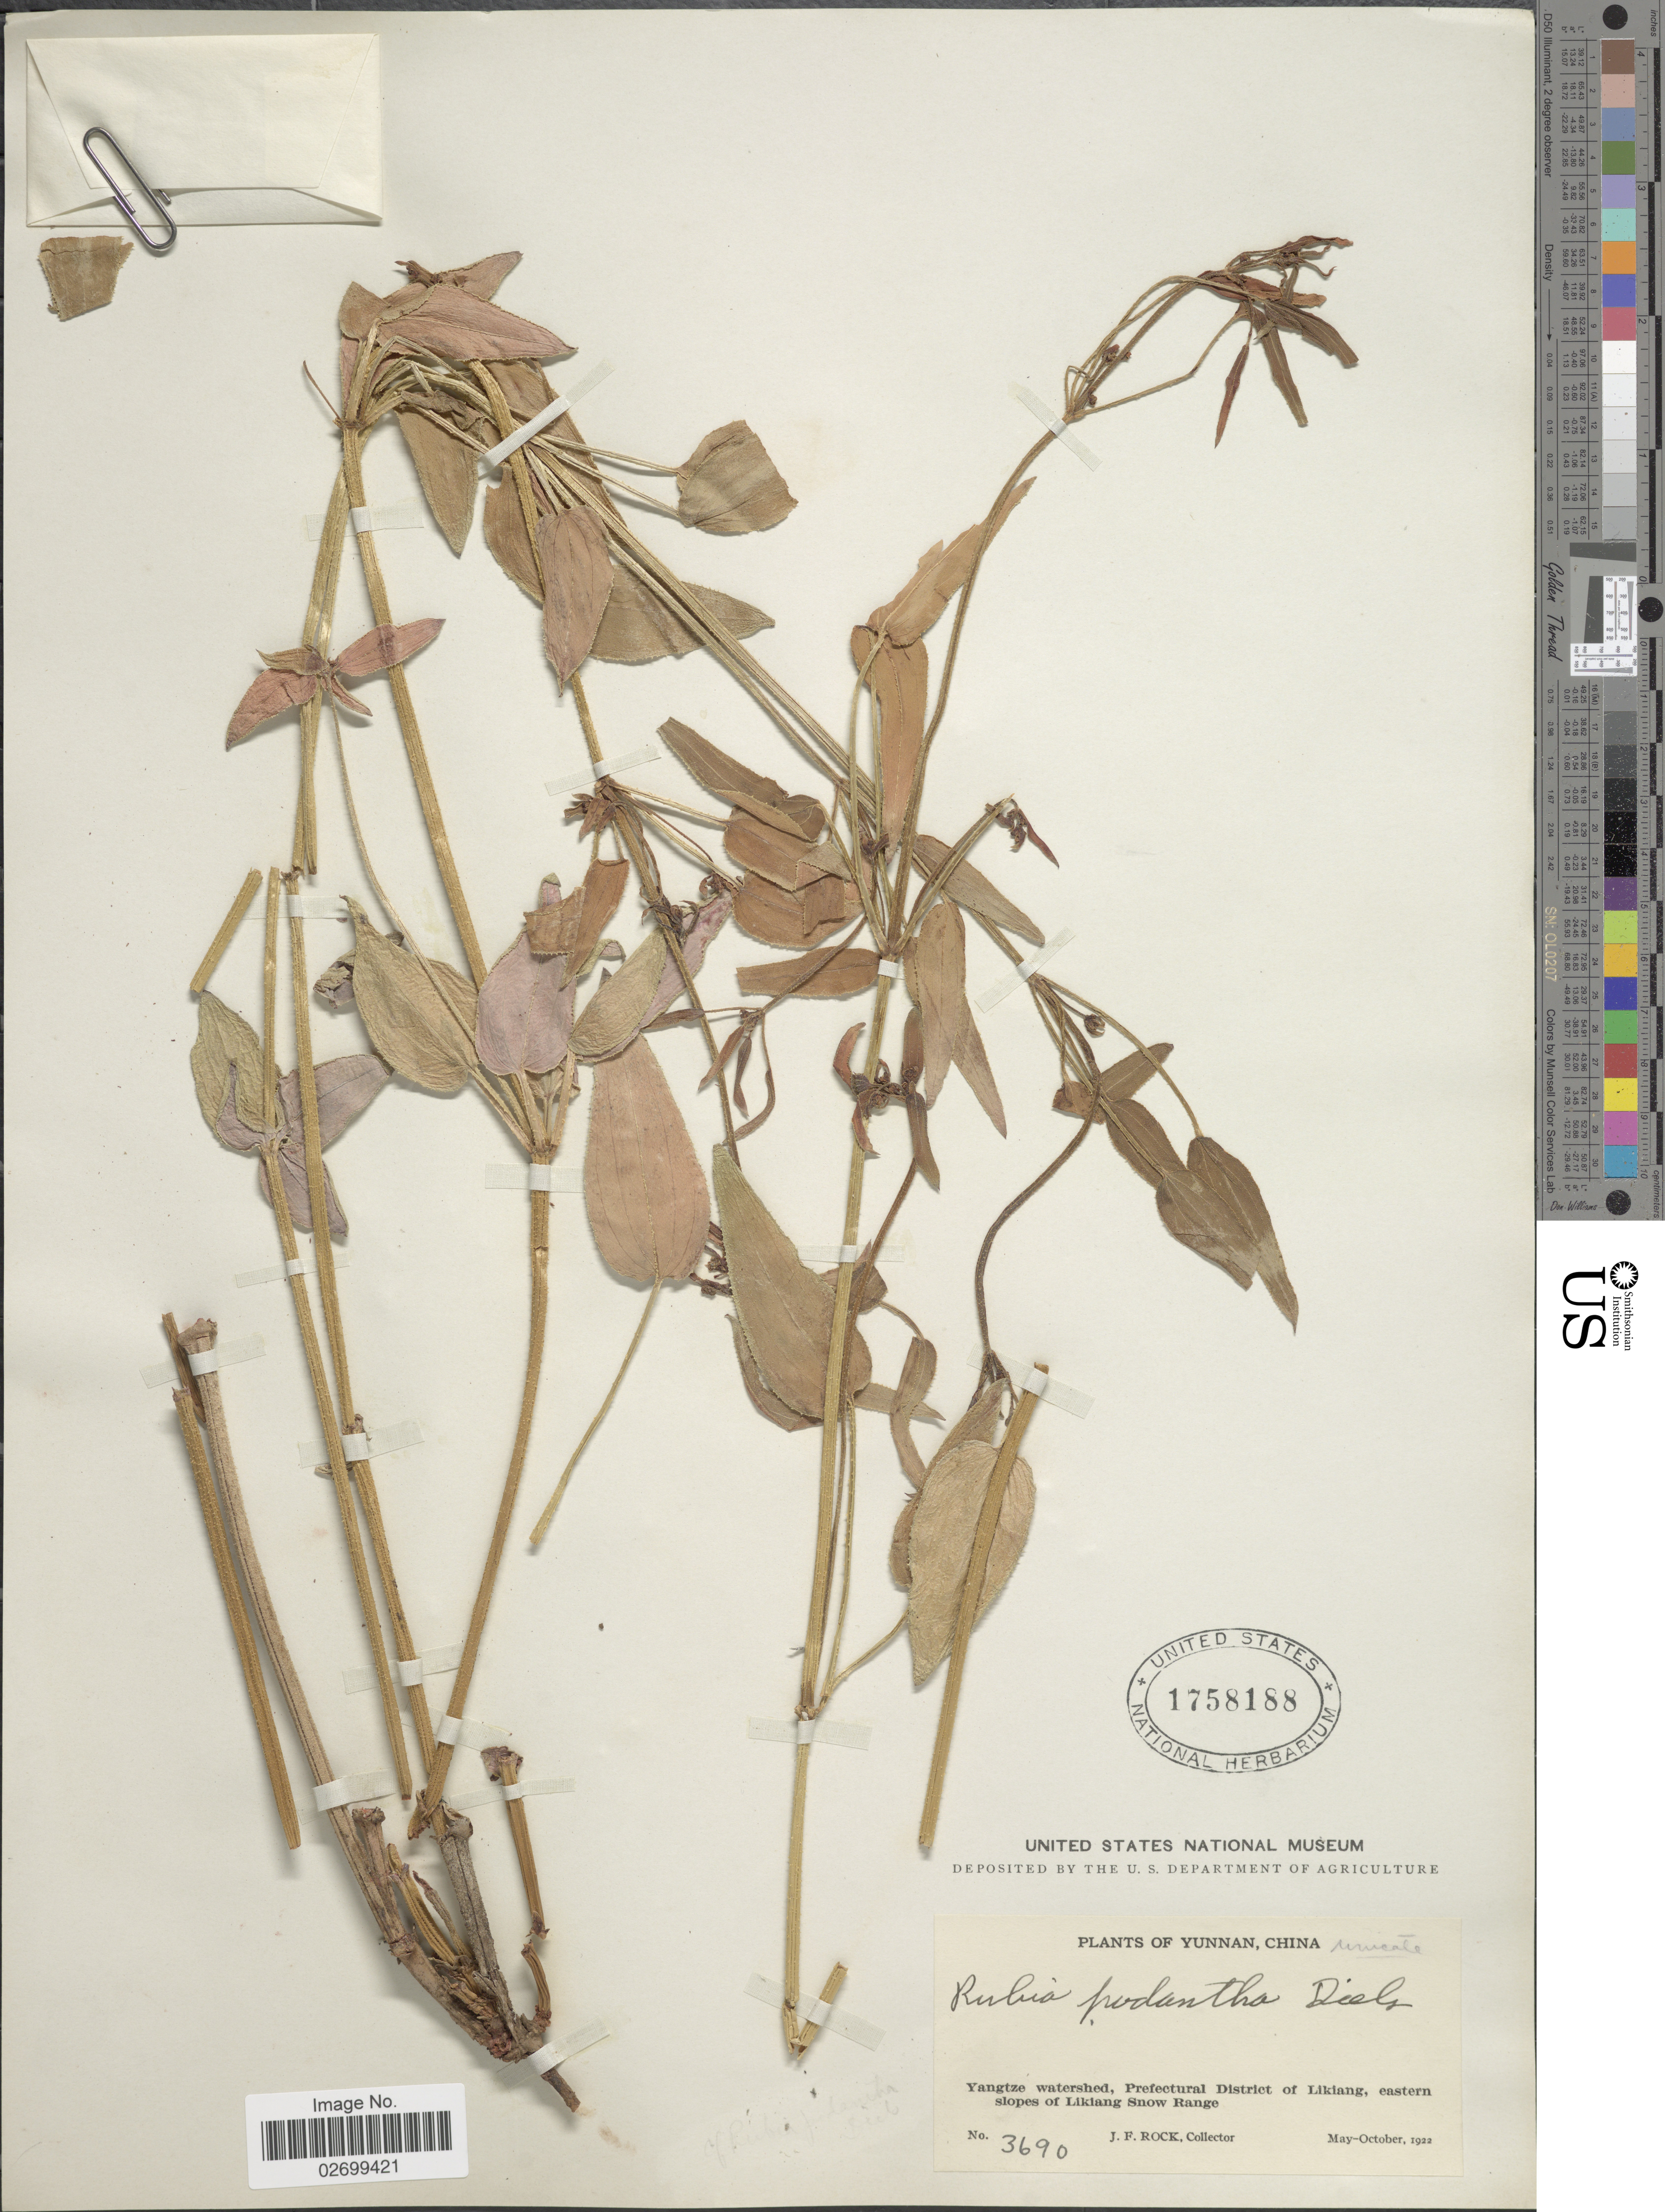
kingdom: Plantae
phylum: Tracheophyta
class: Magnoliopsida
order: Gentianales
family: Rubiaceae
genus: Rubia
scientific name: Rubia podantha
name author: Diels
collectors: J. F. Rock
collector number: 3690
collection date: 1922-05/1922-10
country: China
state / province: Yunnan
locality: Yangtze watershed, Prefectural District of Likiang, eastern slopes of Likiang Snow Range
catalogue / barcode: US 1758188